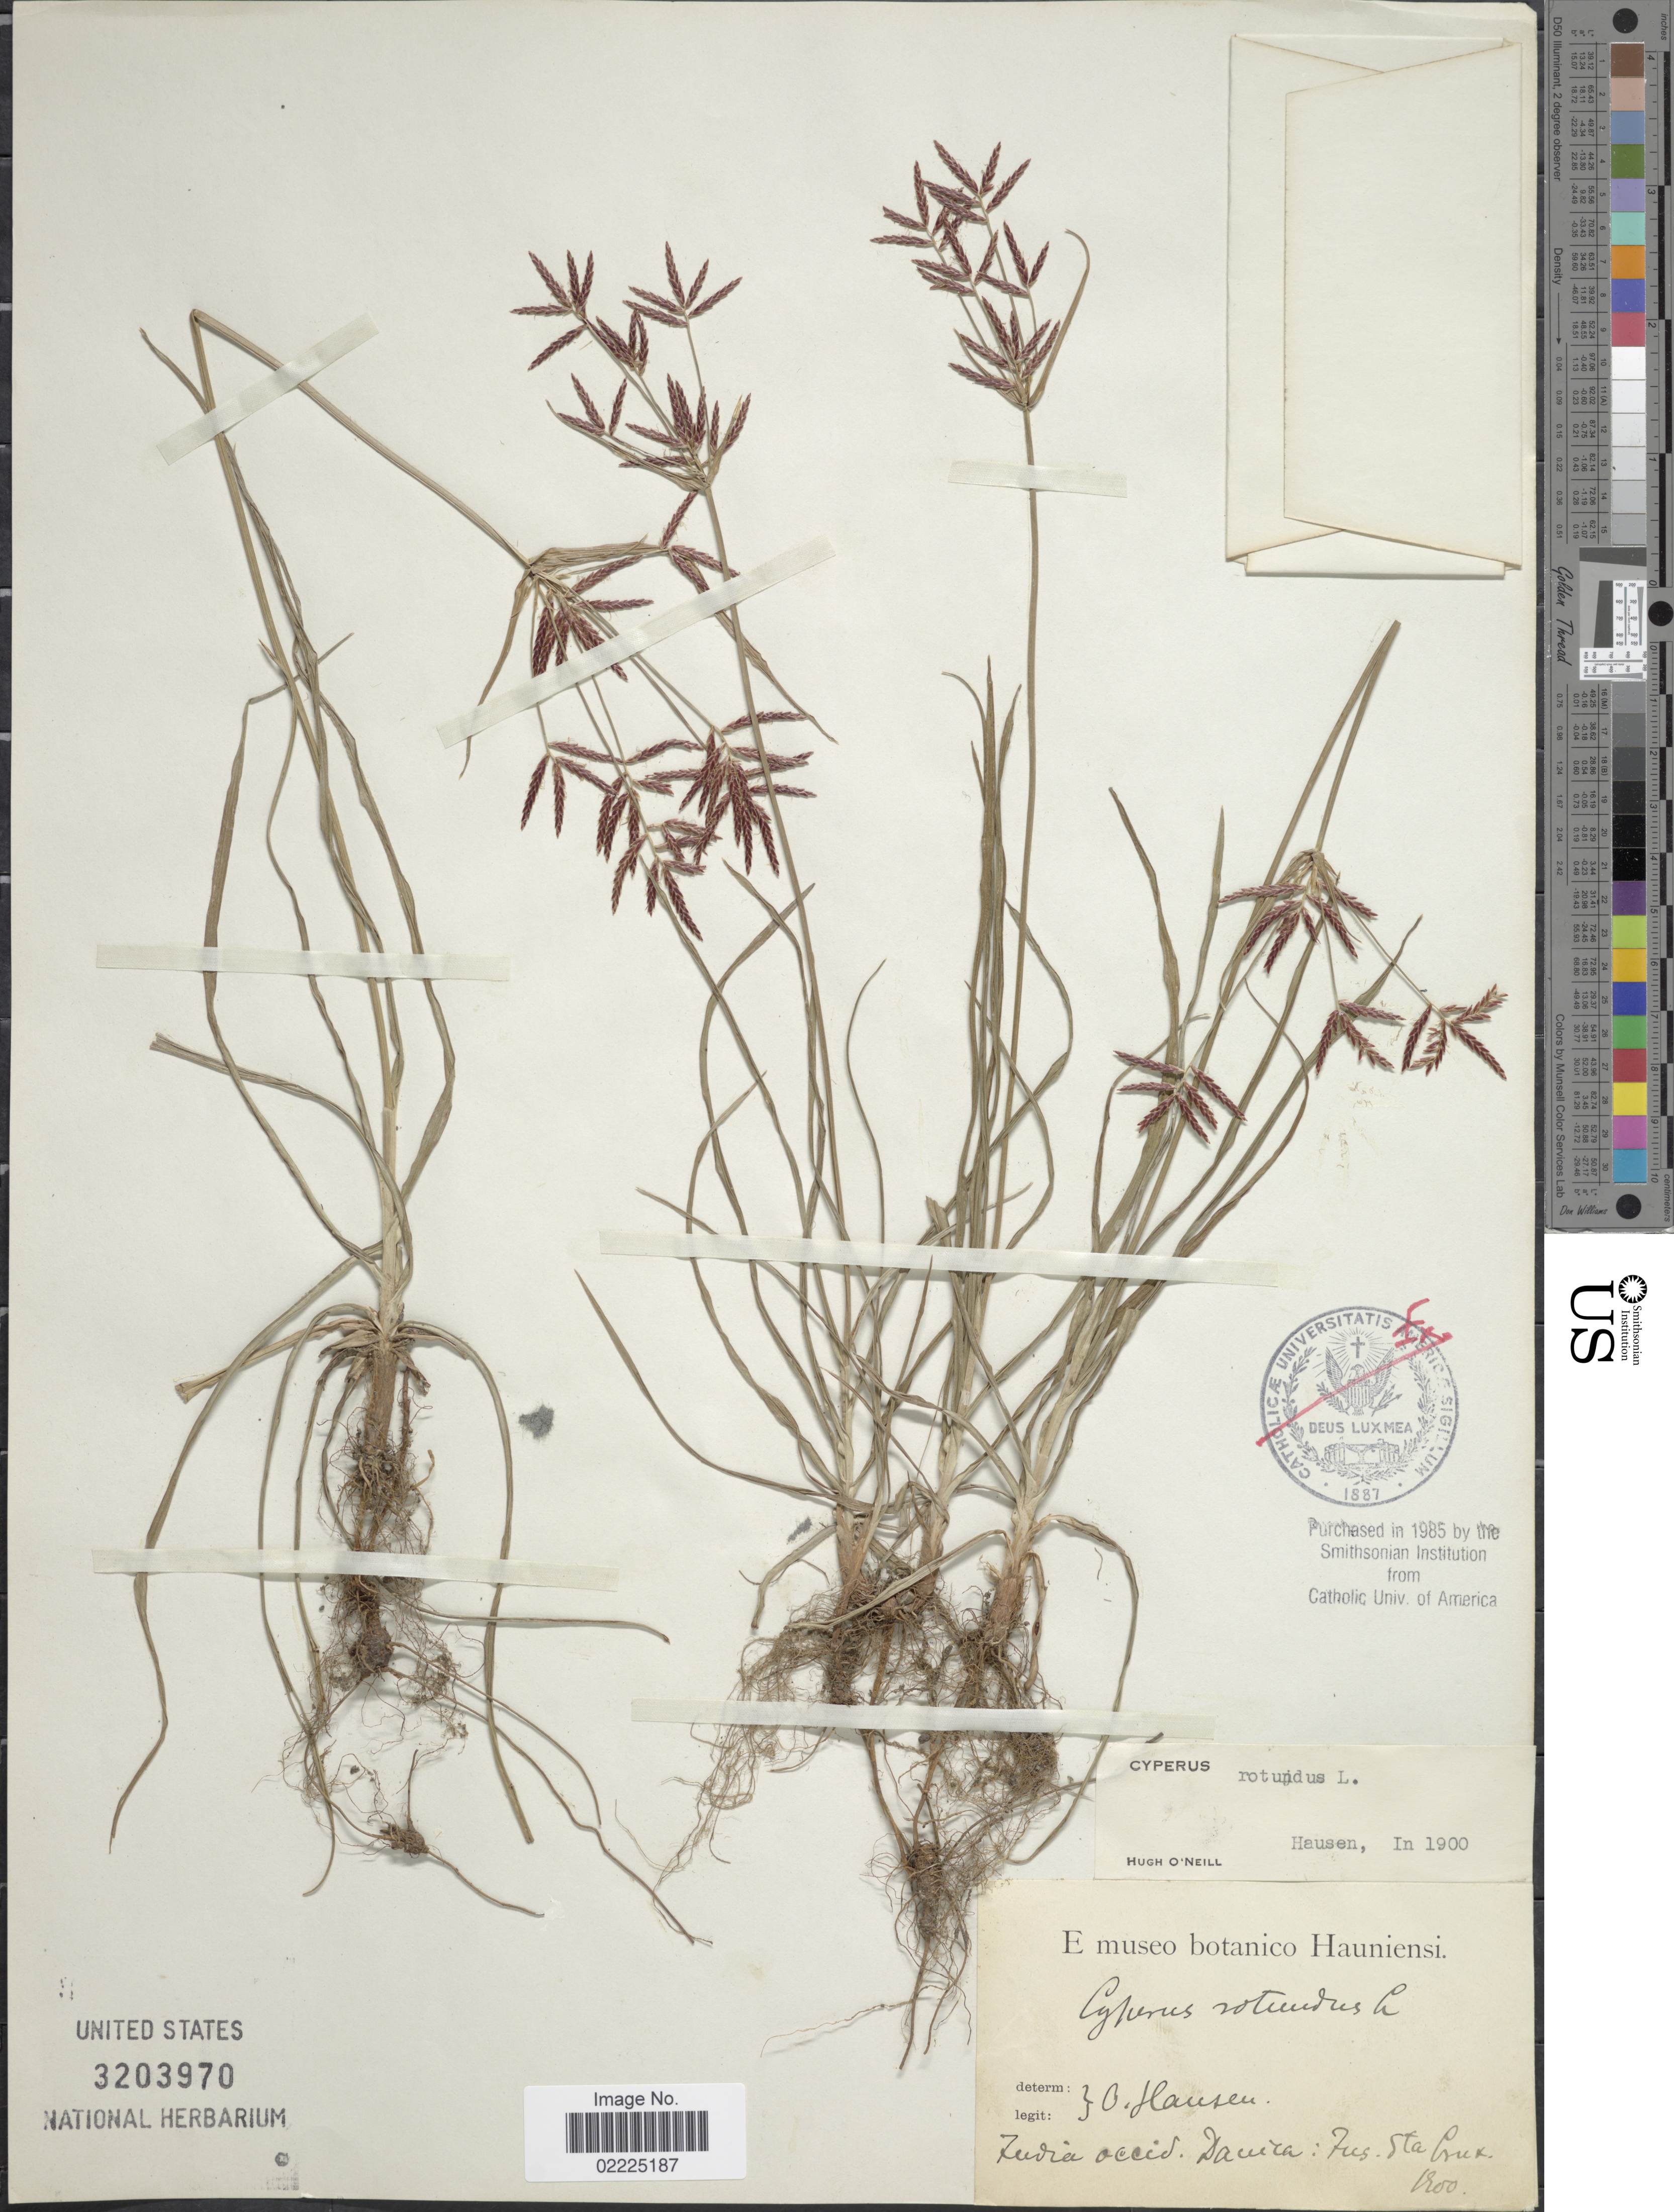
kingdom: Plantae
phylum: Tracheophyta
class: Liliopsida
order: Poales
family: Cyperaceae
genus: Cyperus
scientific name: Cyperus rotundus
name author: L.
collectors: O. Hansen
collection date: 1900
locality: Zudia occid. Dauica: Fus Sta. Crux [interpreted]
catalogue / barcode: US 3203970